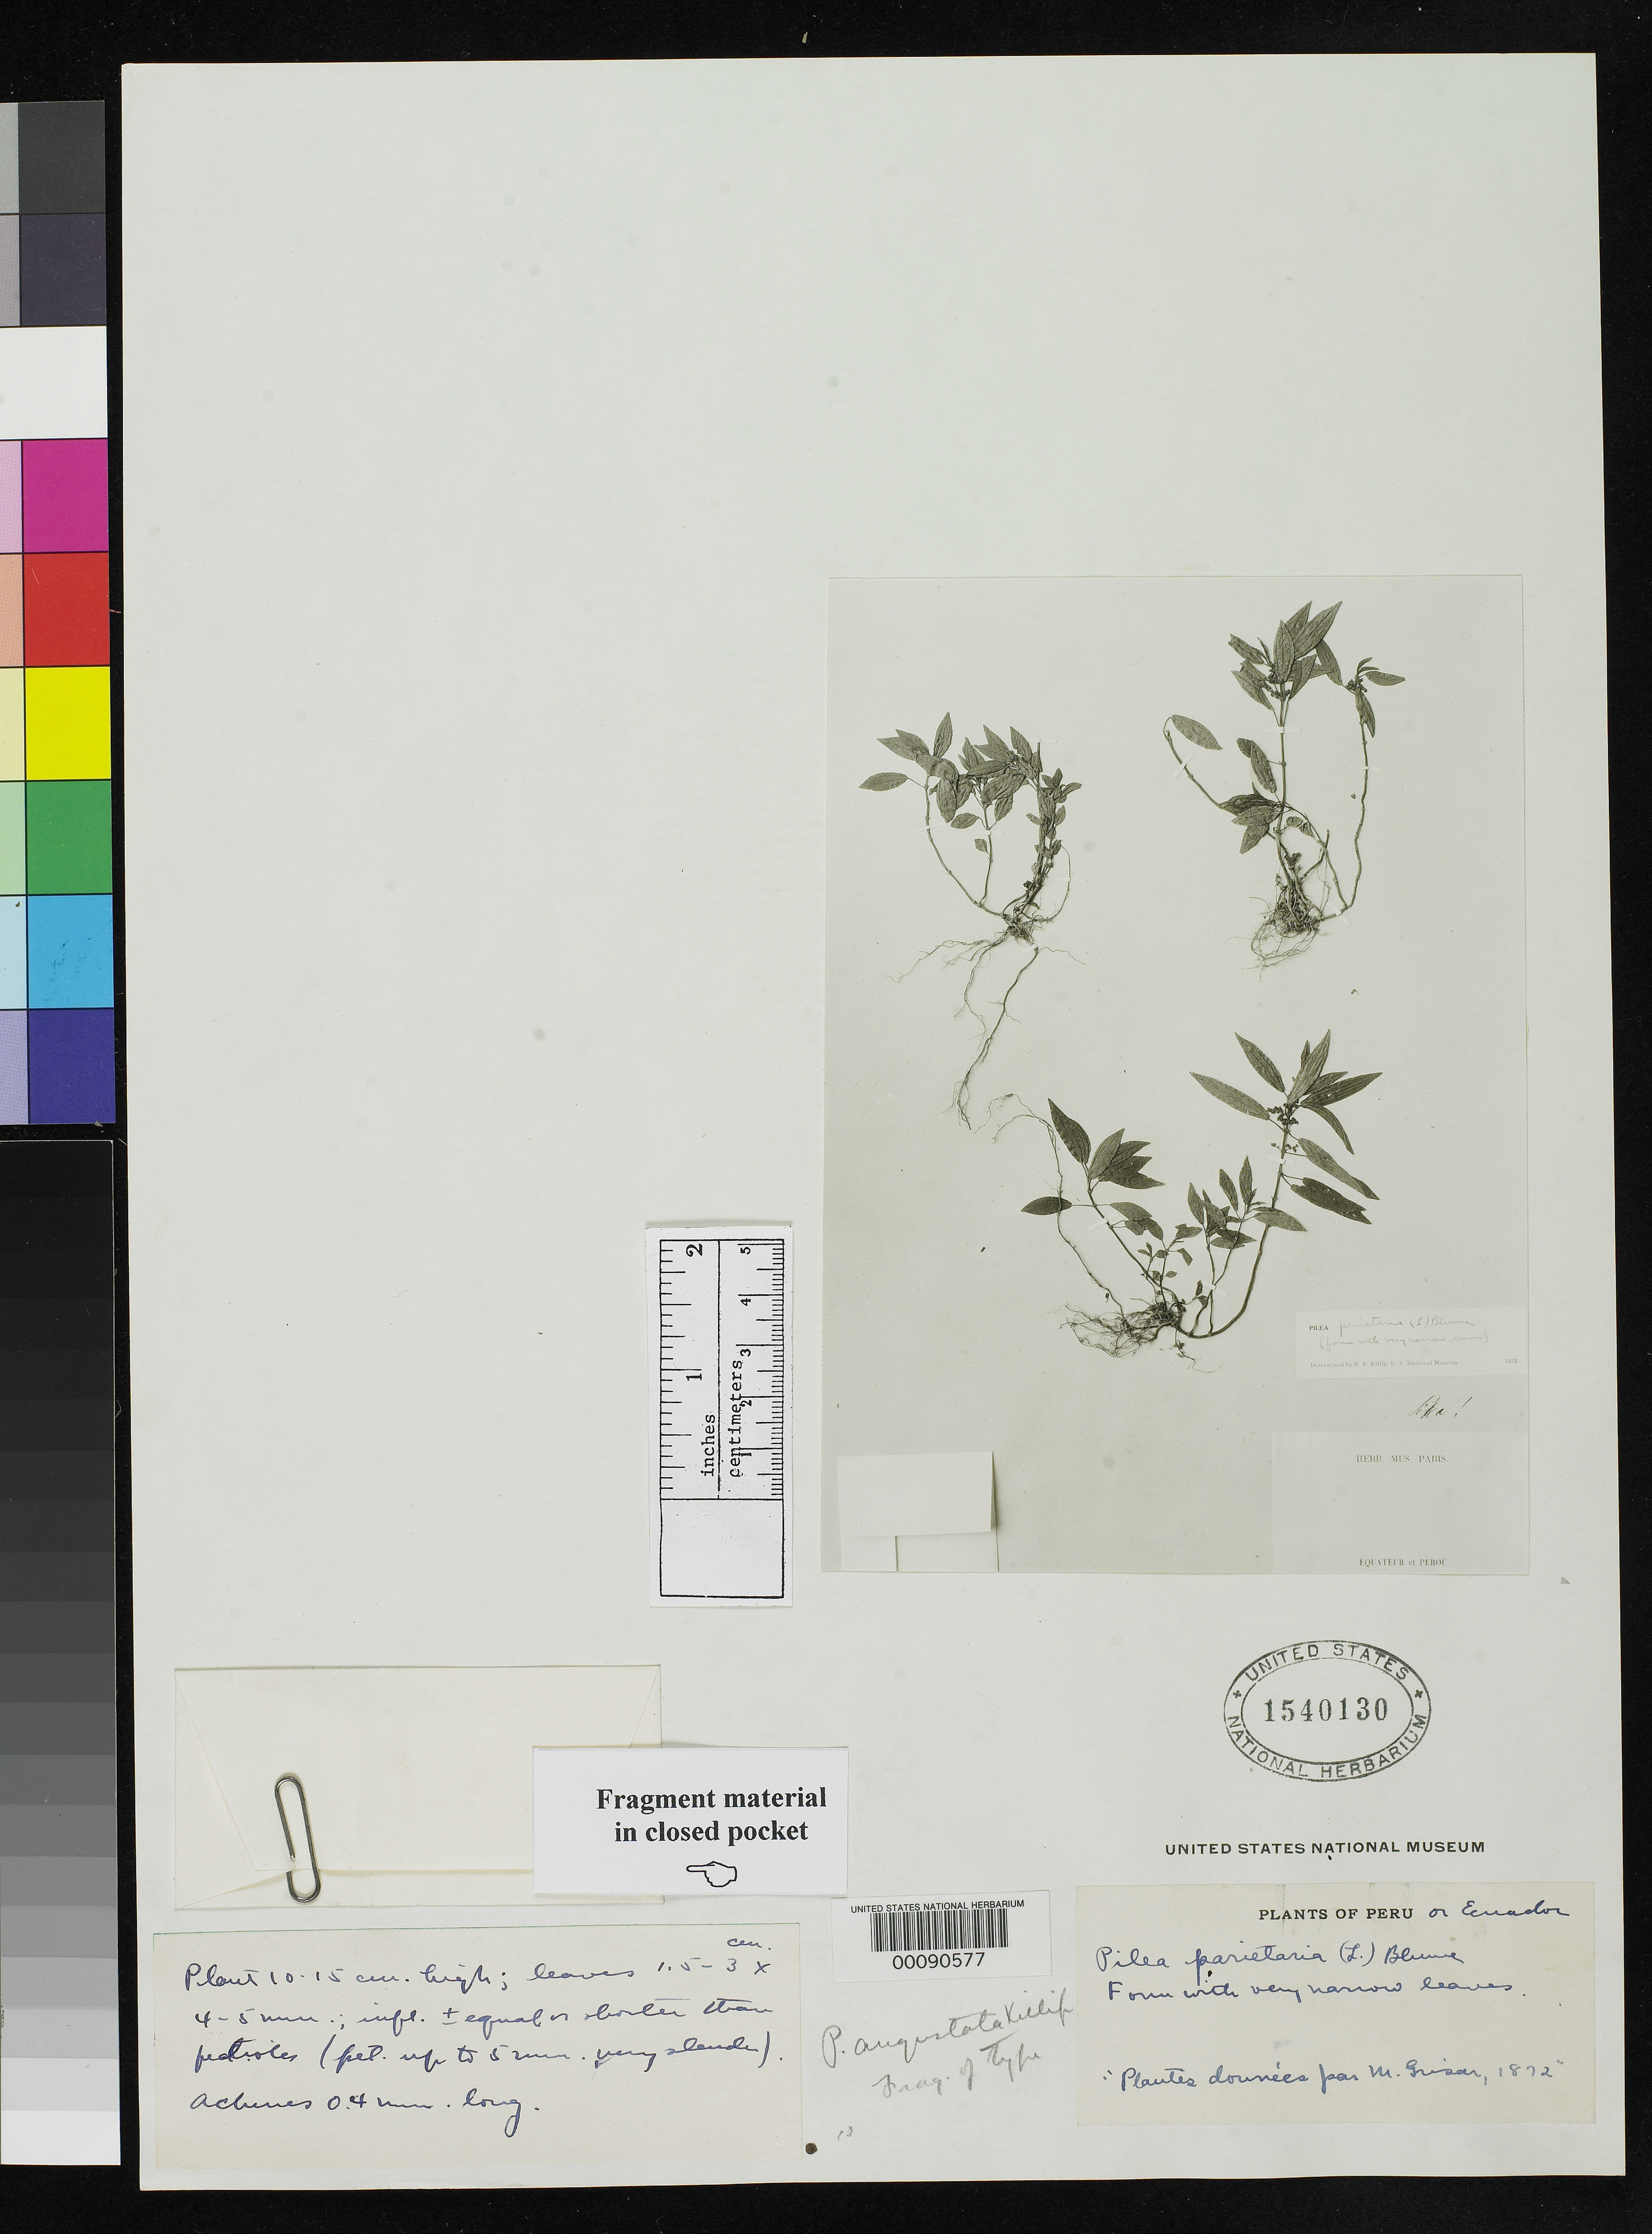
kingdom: Plantae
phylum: Tracheophyta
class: Magnoliopsida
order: Rosales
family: Urticaceae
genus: Pilea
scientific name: Pilea angustata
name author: Killip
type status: Type Fragment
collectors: -. Grisar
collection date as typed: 1872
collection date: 1872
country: Ecuador / Peru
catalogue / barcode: US 1540130